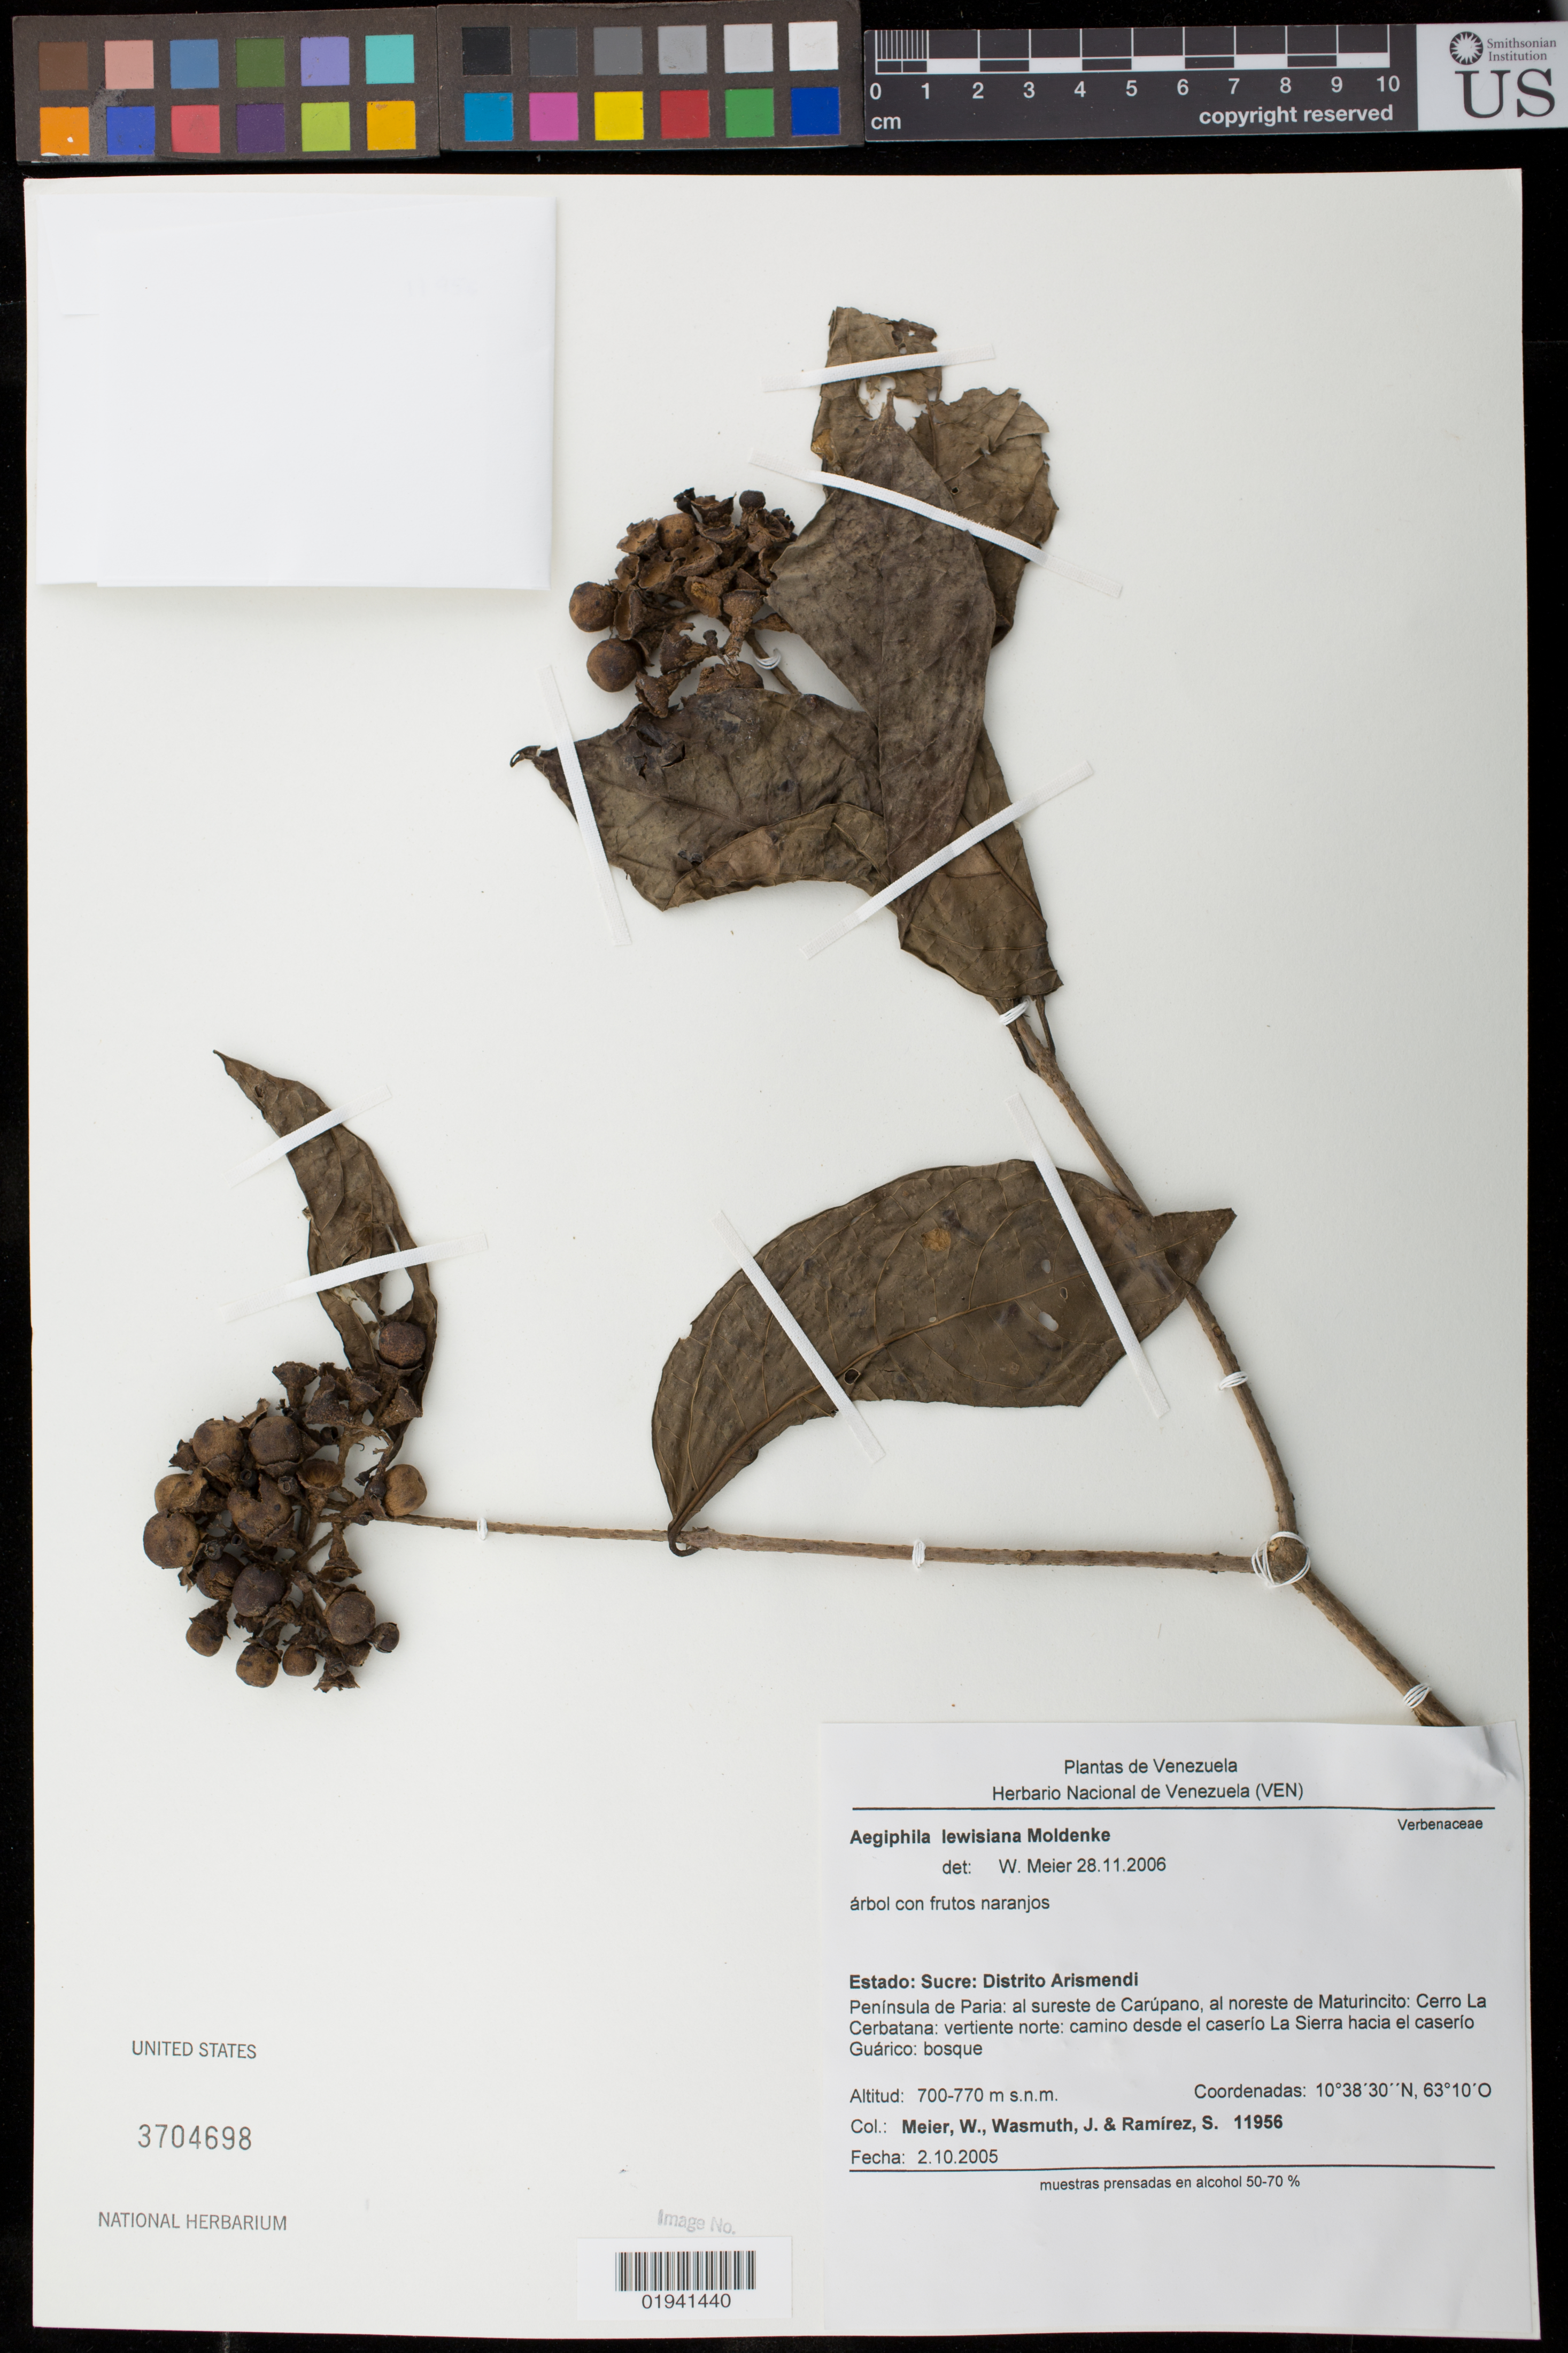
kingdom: Plantae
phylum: Tracheophyta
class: Magnoliopsida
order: Lamiales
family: Lamiaceae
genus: Aegiphila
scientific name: Aegiphila lewisiana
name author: Moldenke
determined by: Meier, Winfried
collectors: W. Meier, J. Wasmuth & S. Ramírez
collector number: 11956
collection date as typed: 02 Oct 2005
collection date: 2005-10-02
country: Venezuela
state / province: Sucre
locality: Distrito Arismendi. Peninsula de Paria: al sureste de Carúpano, al noreste de Maturincito: Cerro la Cerbatana, vertiente norte, camino desde el caseríio La Sierra hacia el caserío Guárico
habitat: bosque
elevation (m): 700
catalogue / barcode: US 3704698